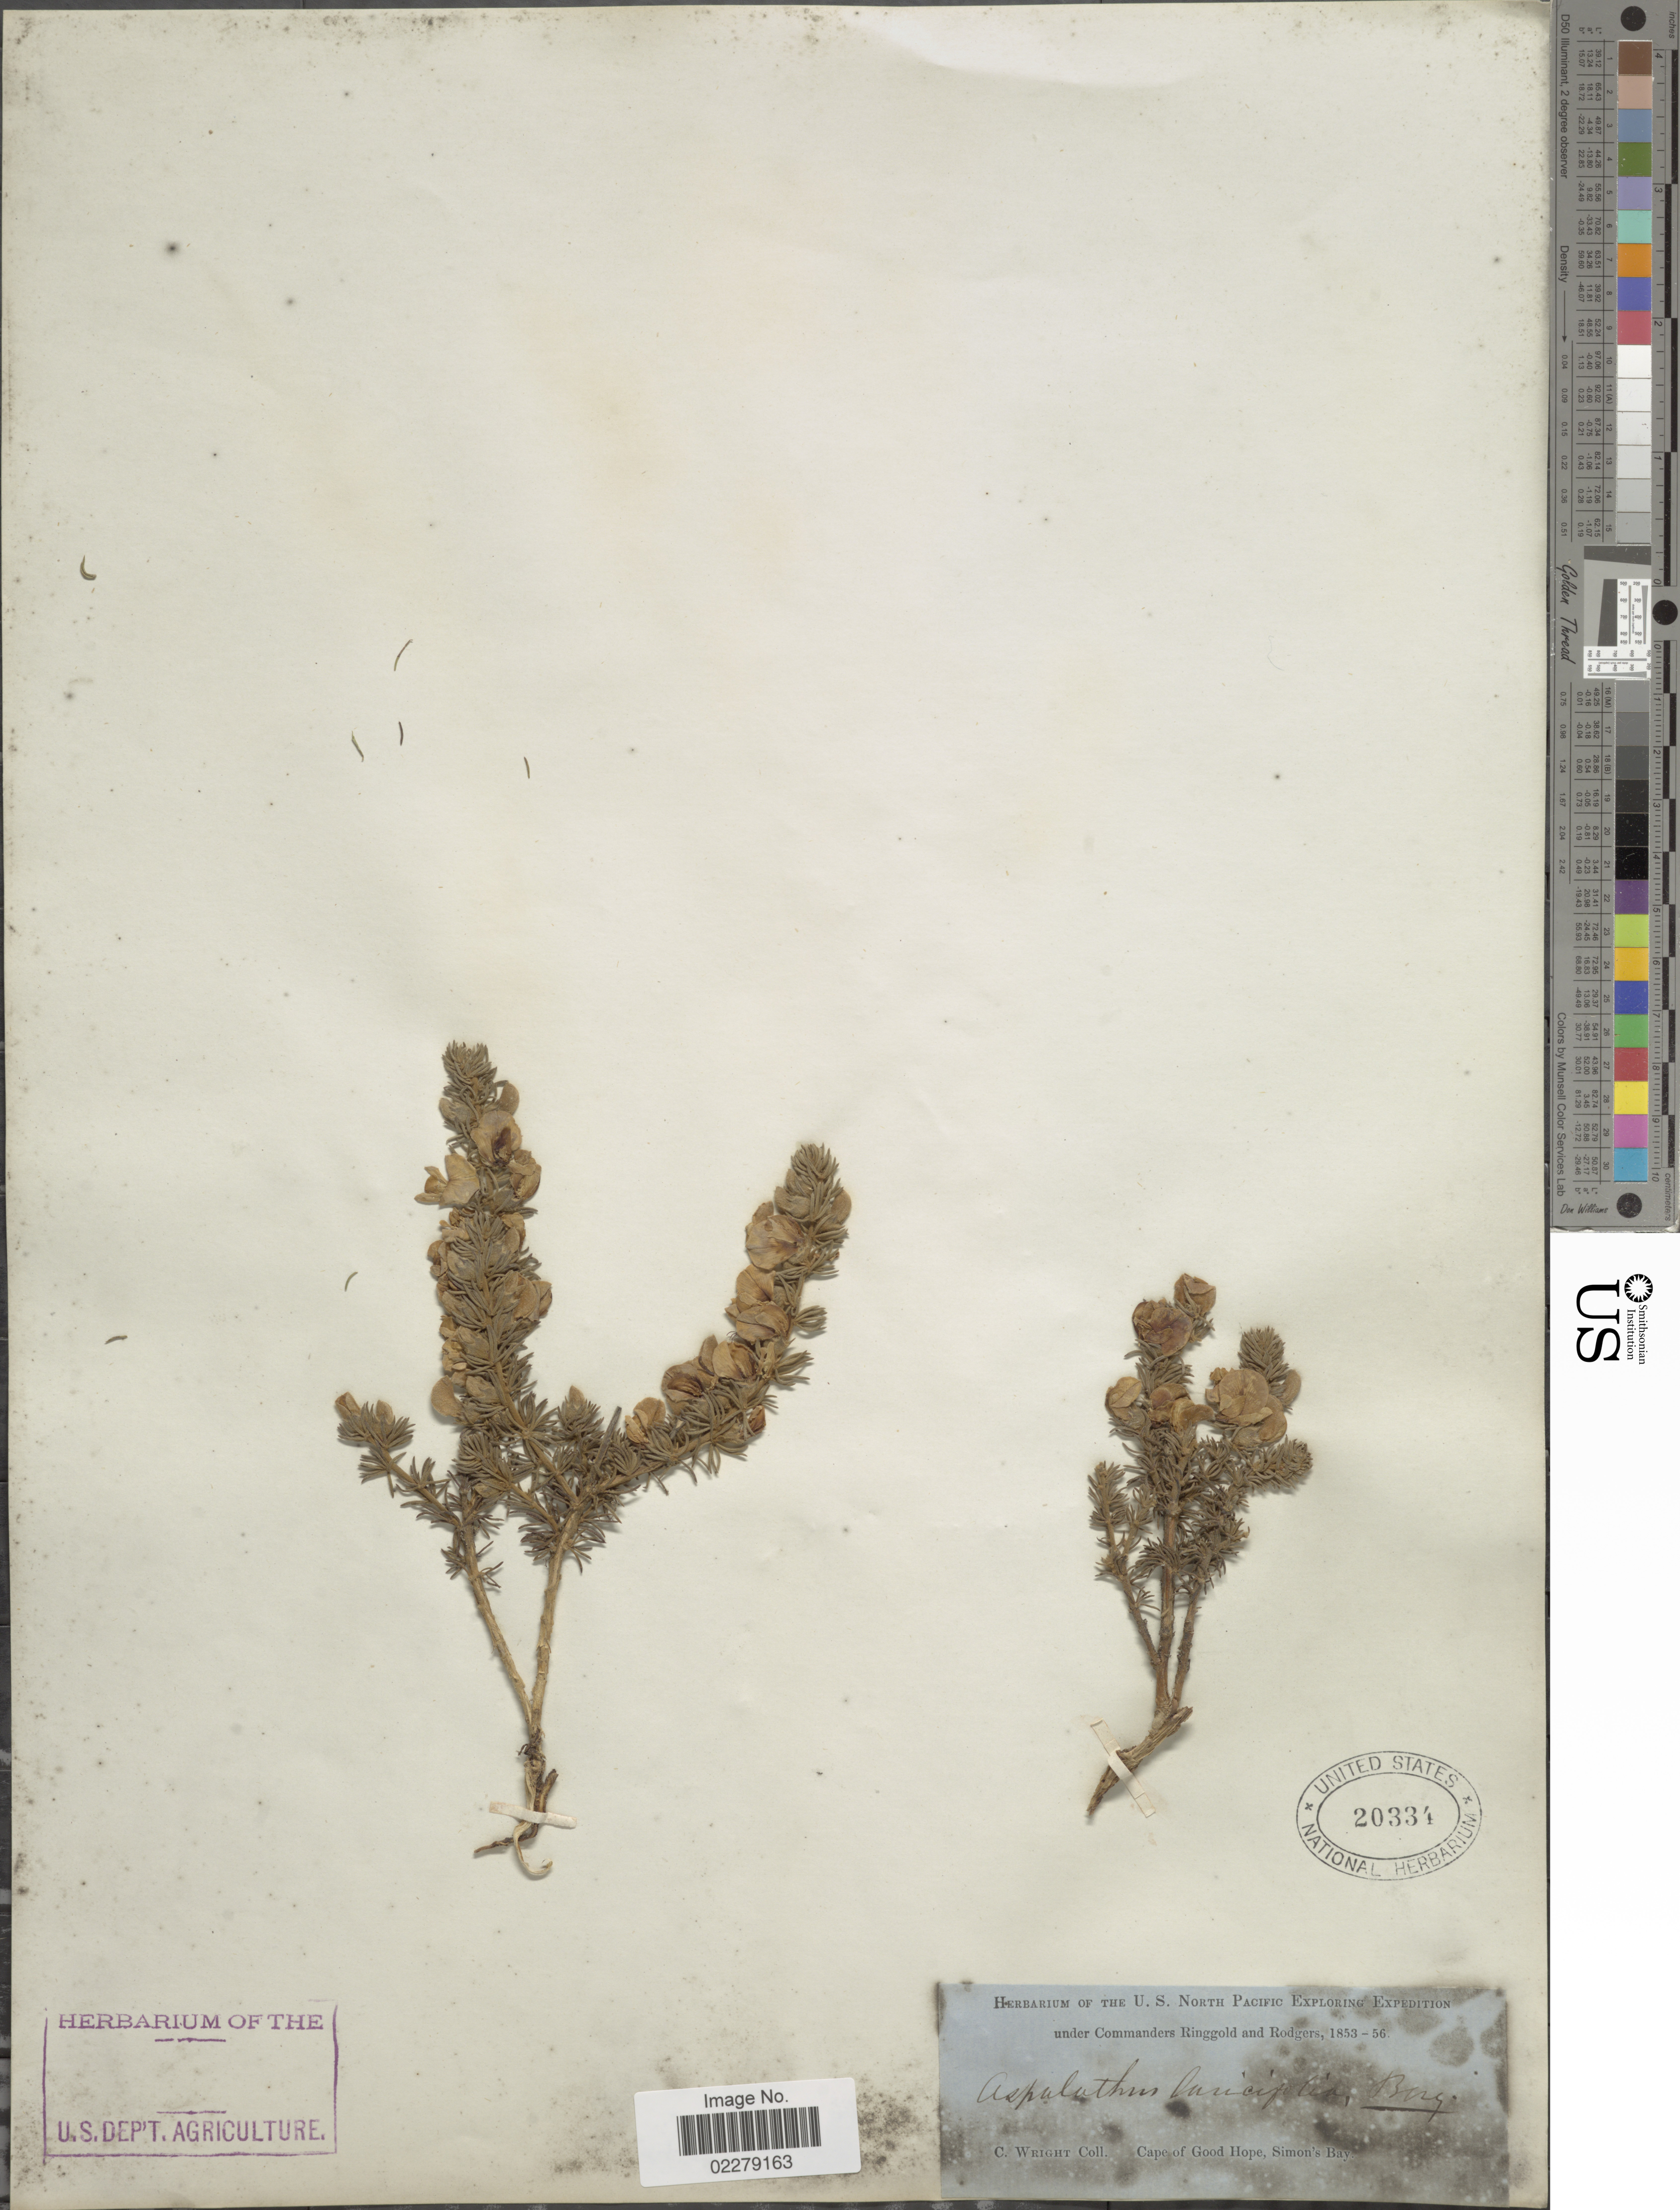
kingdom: Plantae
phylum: Tracheophyta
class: Magnoliopsida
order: Fabales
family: Fabaceae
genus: Aspalathus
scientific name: Aspalathus laricifolia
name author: P.J. Bergius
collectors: C. Wright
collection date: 1853/1856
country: South Africa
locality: Cape of Good Hope, Simon's Bay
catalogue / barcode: US 20334